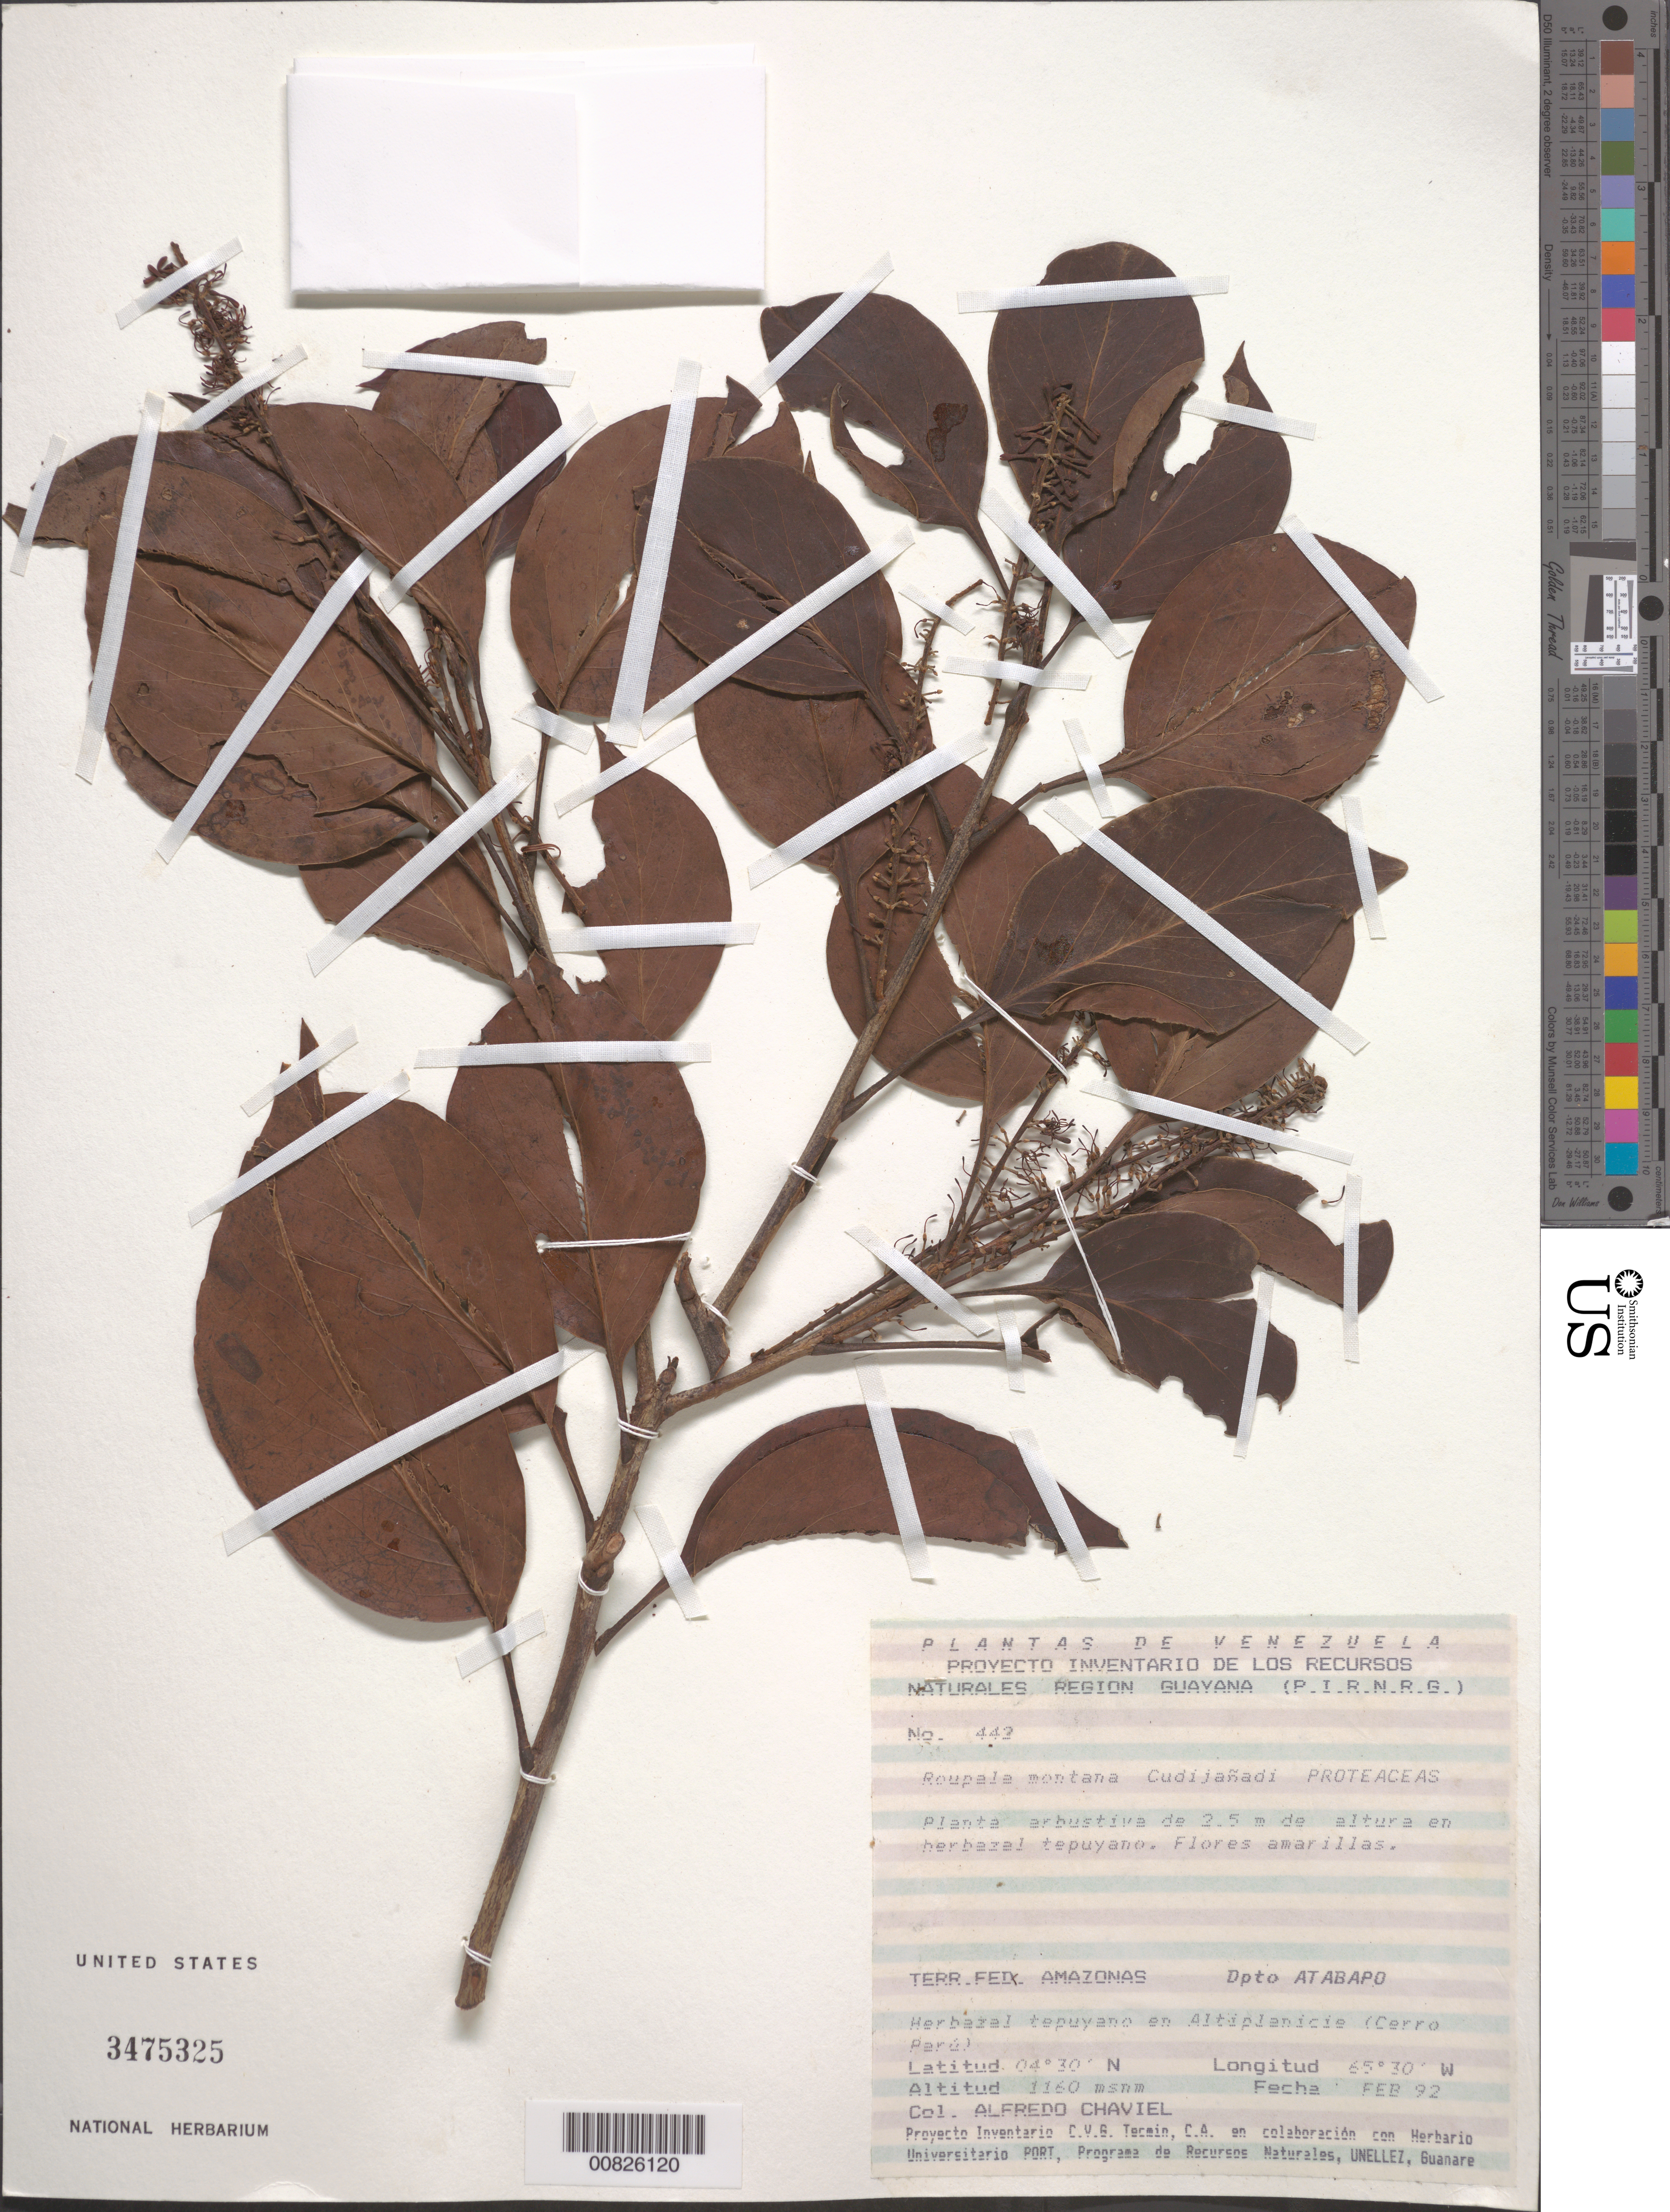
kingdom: Plantae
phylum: Tracheophyta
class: Magnoliopsida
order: Proteales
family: Proteaceae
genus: Roupala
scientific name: Roupala montana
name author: Aubl.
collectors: A. Chaviel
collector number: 442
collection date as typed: Feb-92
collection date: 1992-02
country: Venezuela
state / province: Amazonas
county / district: Atabapo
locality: Cerro Parú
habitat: Herbazal tepuyano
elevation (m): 1160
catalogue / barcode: US 3475325